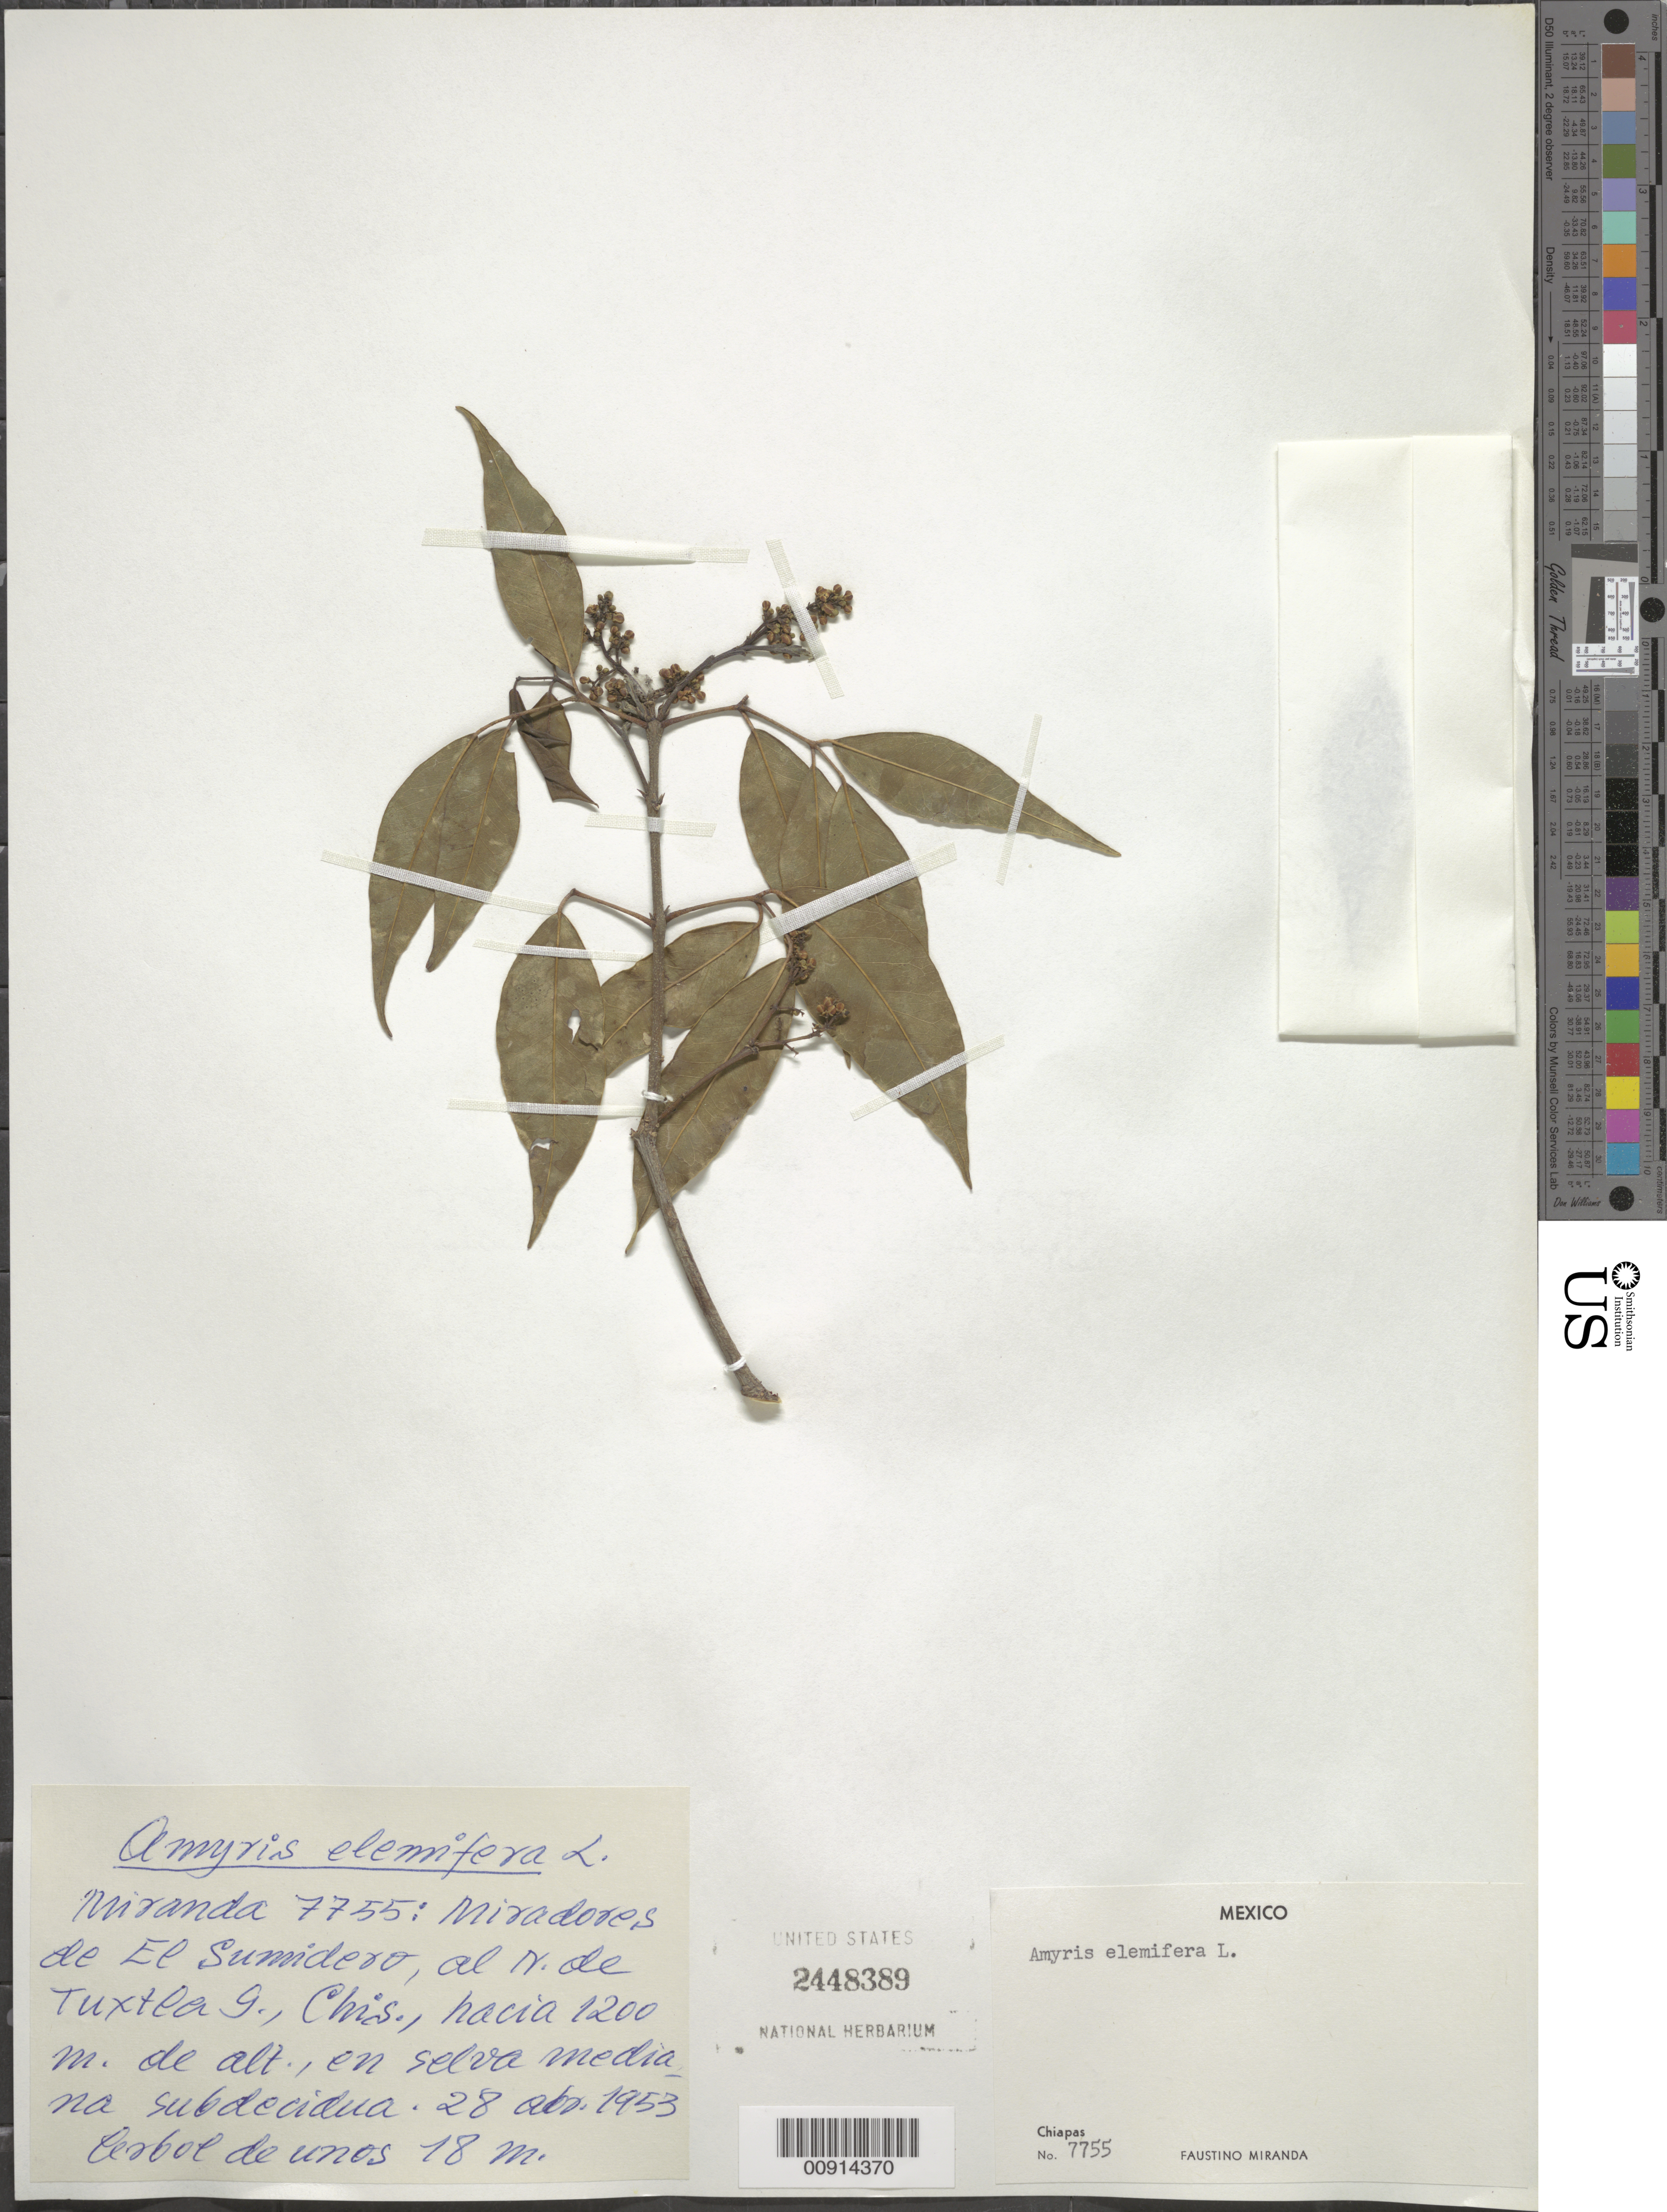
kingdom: Plantae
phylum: Tracheophyta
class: Magnoliopsida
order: Sapindales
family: Rutaceae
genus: Amyris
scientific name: Amyris elemifera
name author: L.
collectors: Miranda G., F.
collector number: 7755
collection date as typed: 28 Apr 1953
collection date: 1953-04-28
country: Mexico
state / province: Chiapas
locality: Miradores de El Sumidero, al N. de Tuxtla Gutiérrez, Chiapas.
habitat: En selva mediana subdecidua.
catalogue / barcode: US 2448389